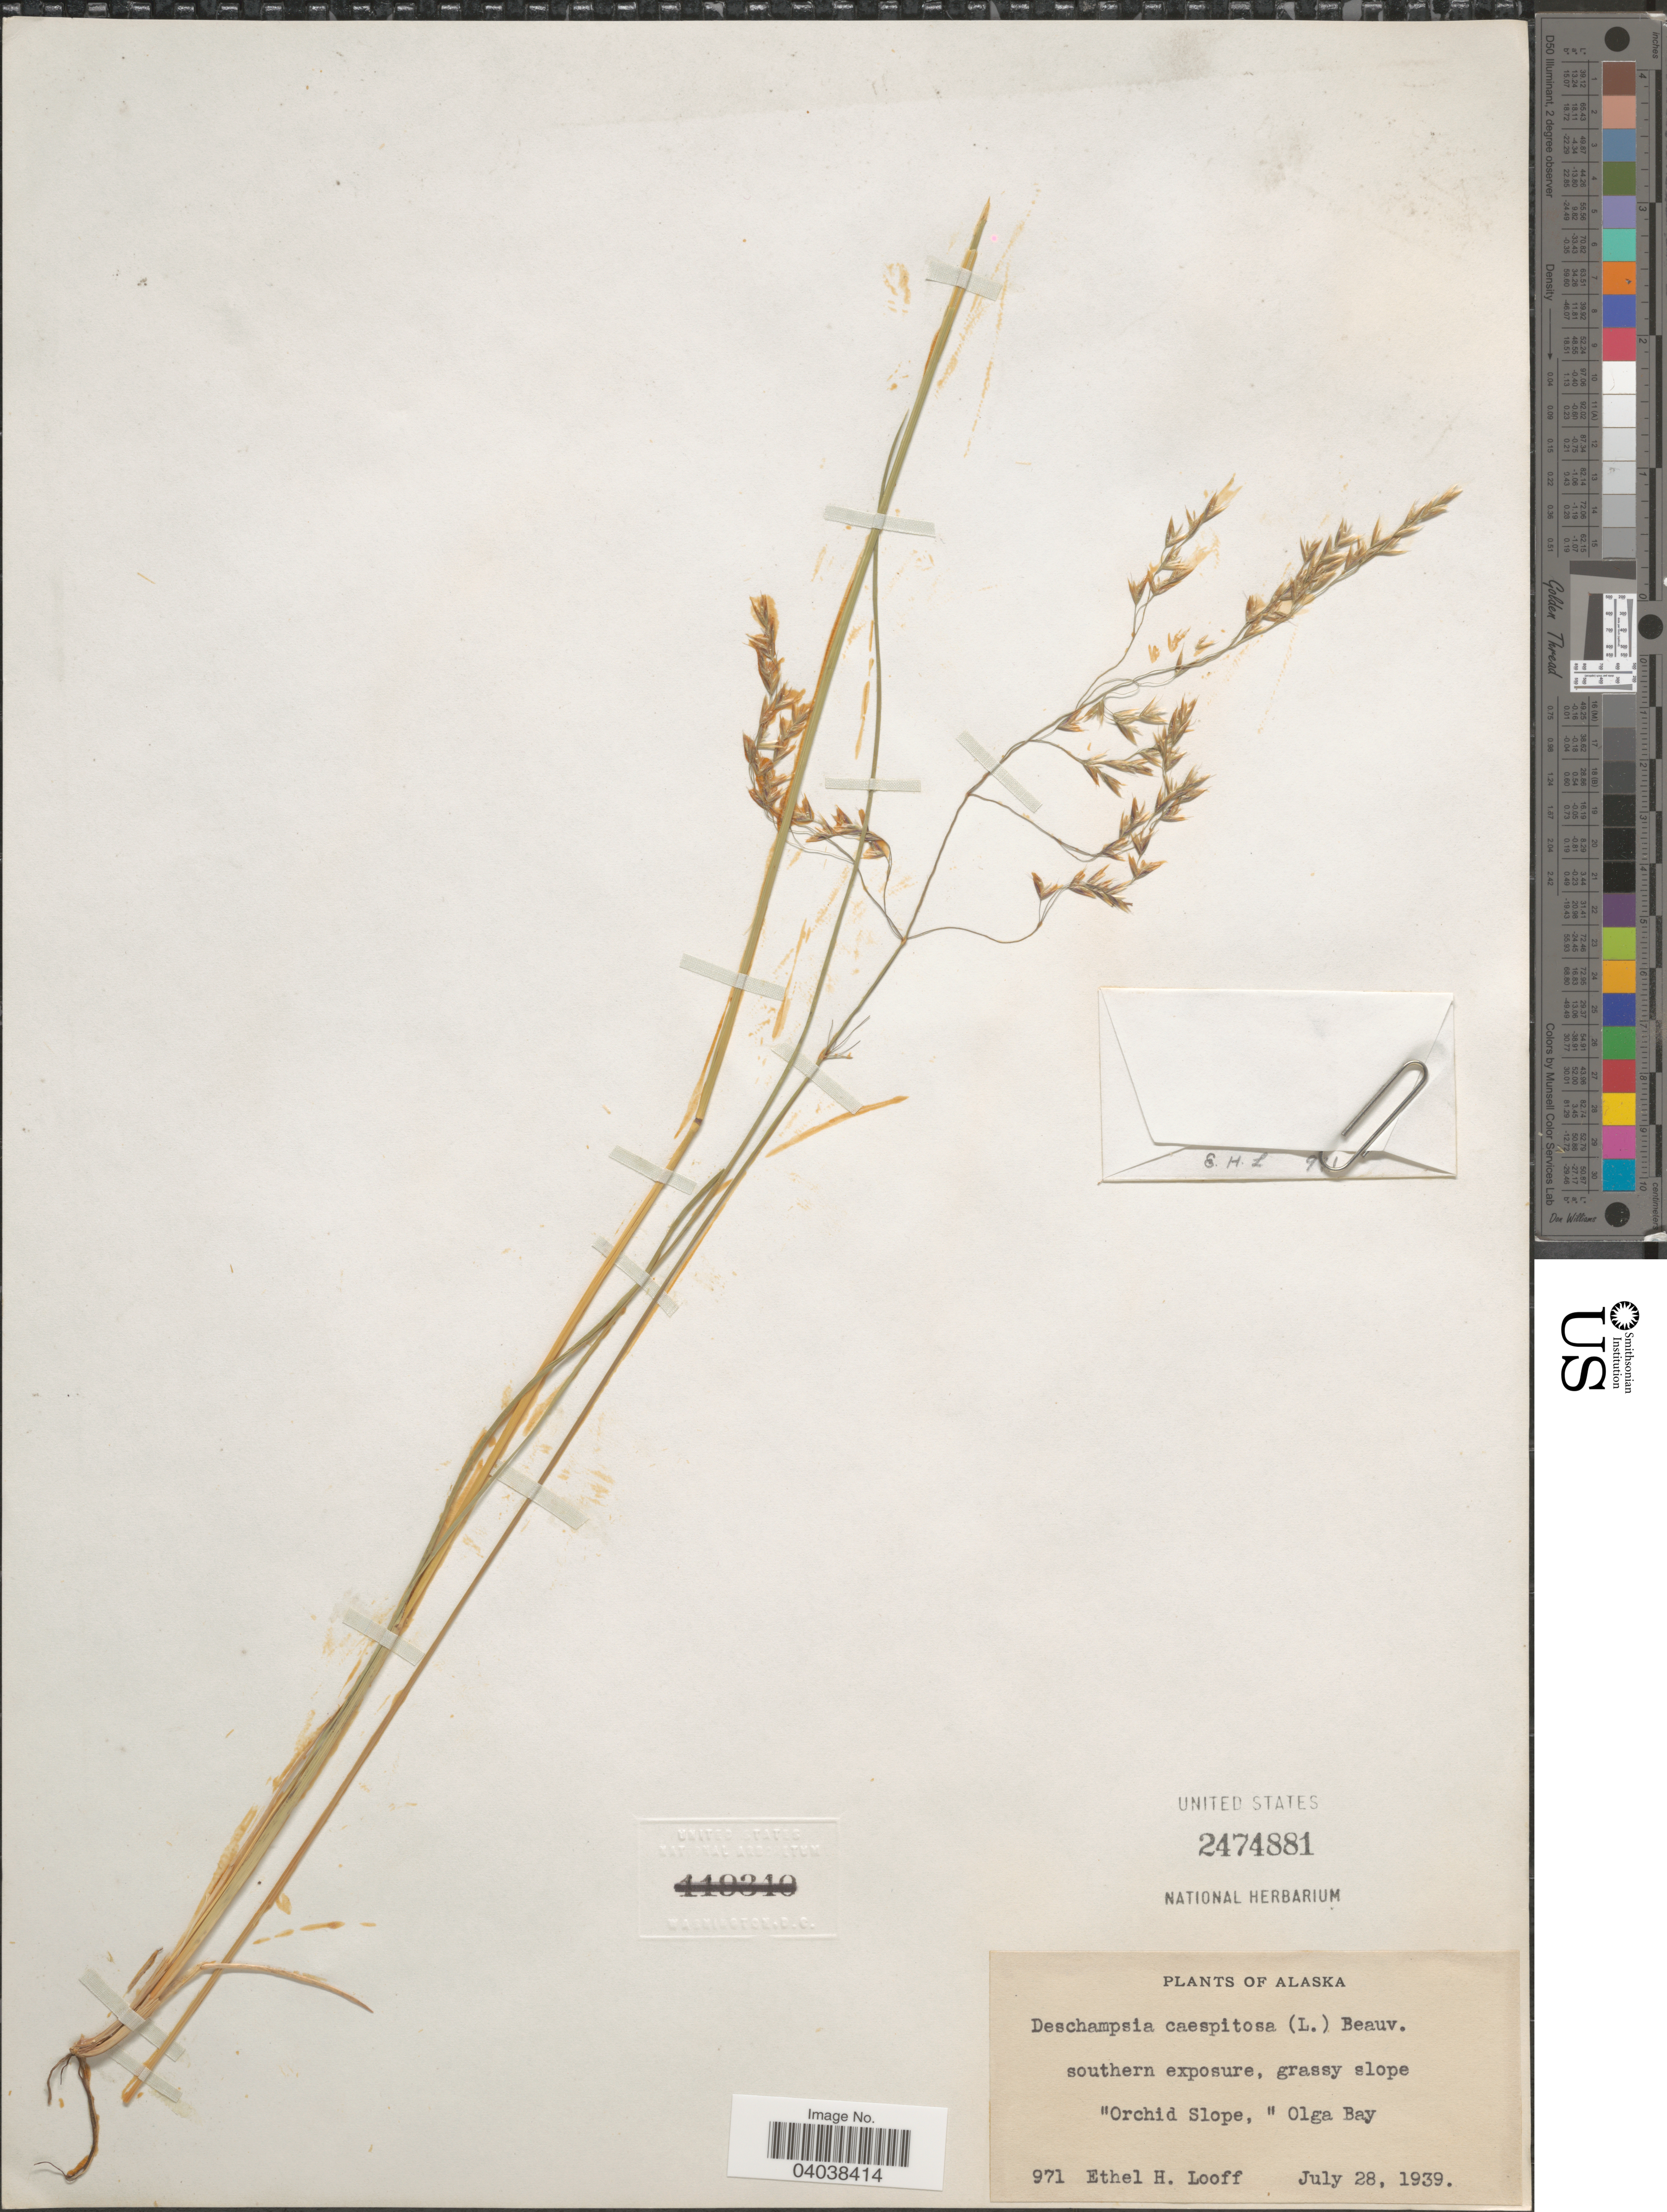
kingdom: Plantae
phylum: Tracheophyta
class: Liliopsida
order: Poales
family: Poaceae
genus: Deschampsia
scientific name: Deschampsia cespitosa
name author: (L.) P. Beauv.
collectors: E. Looff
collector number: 971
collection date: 1939-07-28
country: United States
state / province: Alaska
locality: Southern exposure, grassy slope "Orchid Slope," Olga Bay.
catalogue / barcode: US 2474881